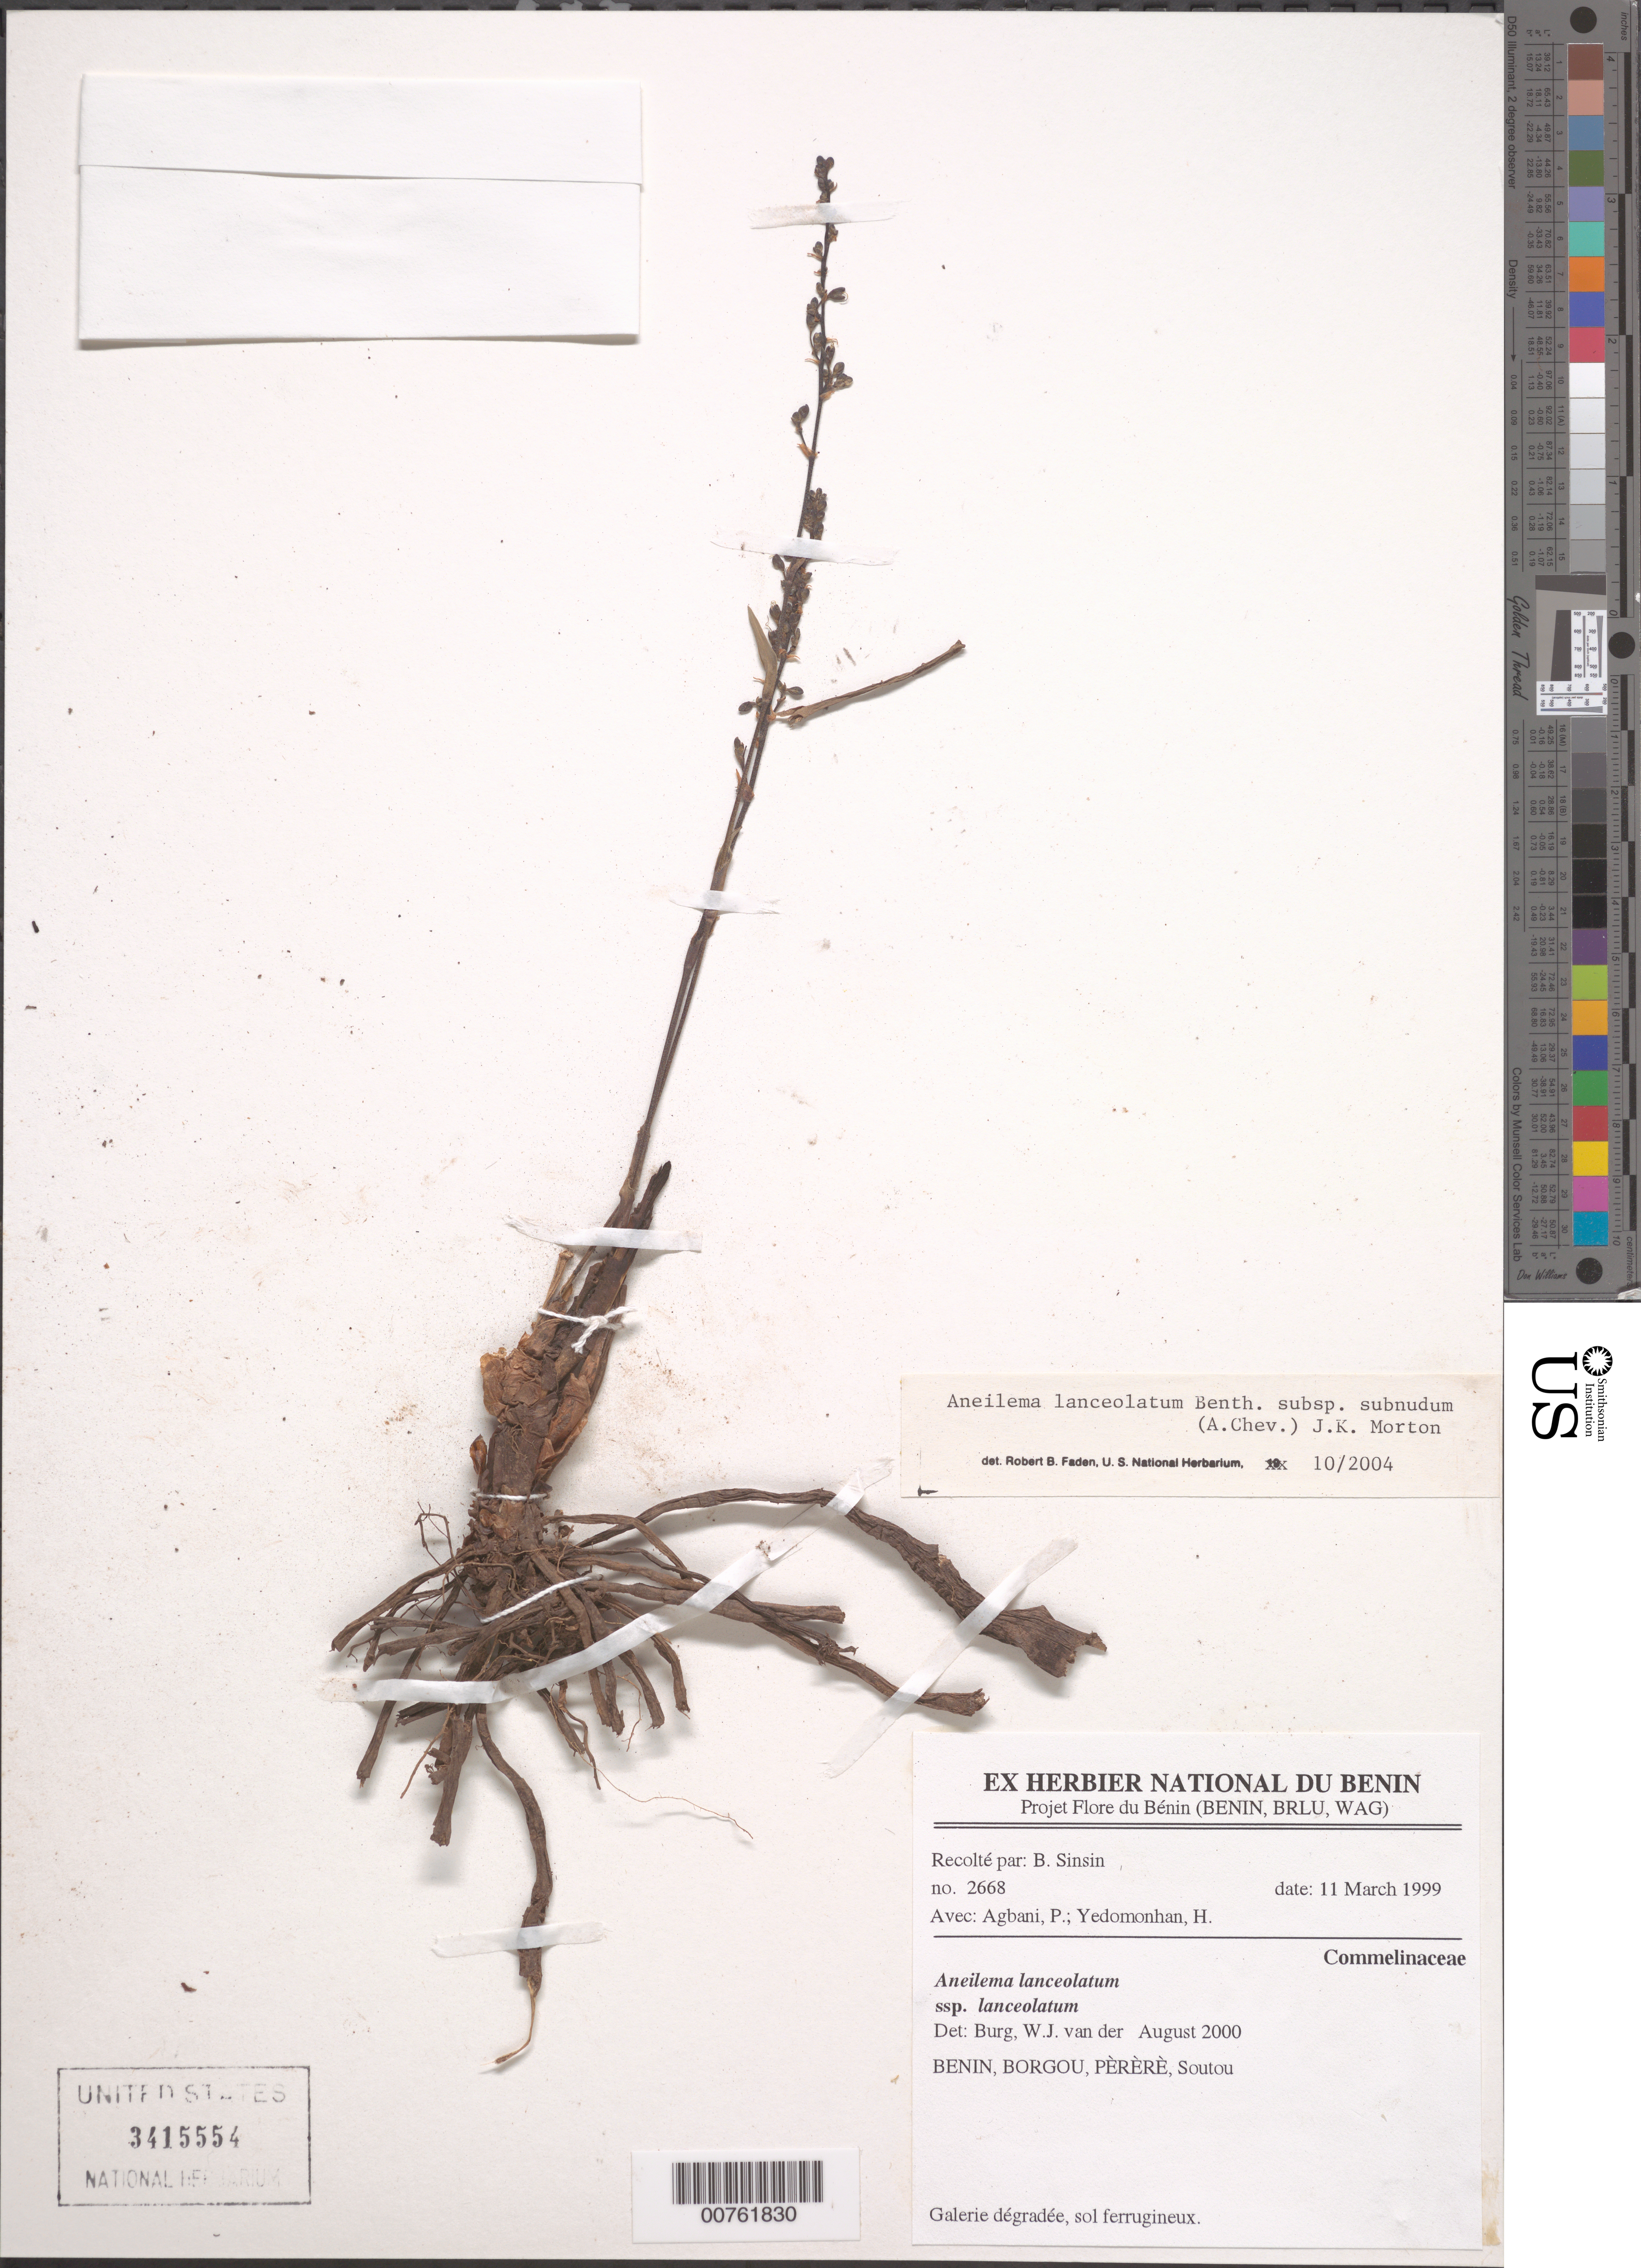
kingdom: Plantae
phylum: Tracheophyta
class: Liliopsida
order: Commelinales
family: Commelinaceae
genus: Aneilema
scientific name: Aneilema lanceolatum subsp. subnudum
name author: (A. Chev.) J.K. Morton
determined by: Faden, Robert B., (US), Smithsonian Institution - National Museum of Natural History (UNITED STATES)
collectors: B. Sinsin, P. Agbani & H. Yedomonhan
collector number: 2668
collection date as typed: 11 Mar 1999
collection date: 1999-03-11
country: Benin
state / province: Borgou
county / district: Perere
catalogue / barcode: US 3415554